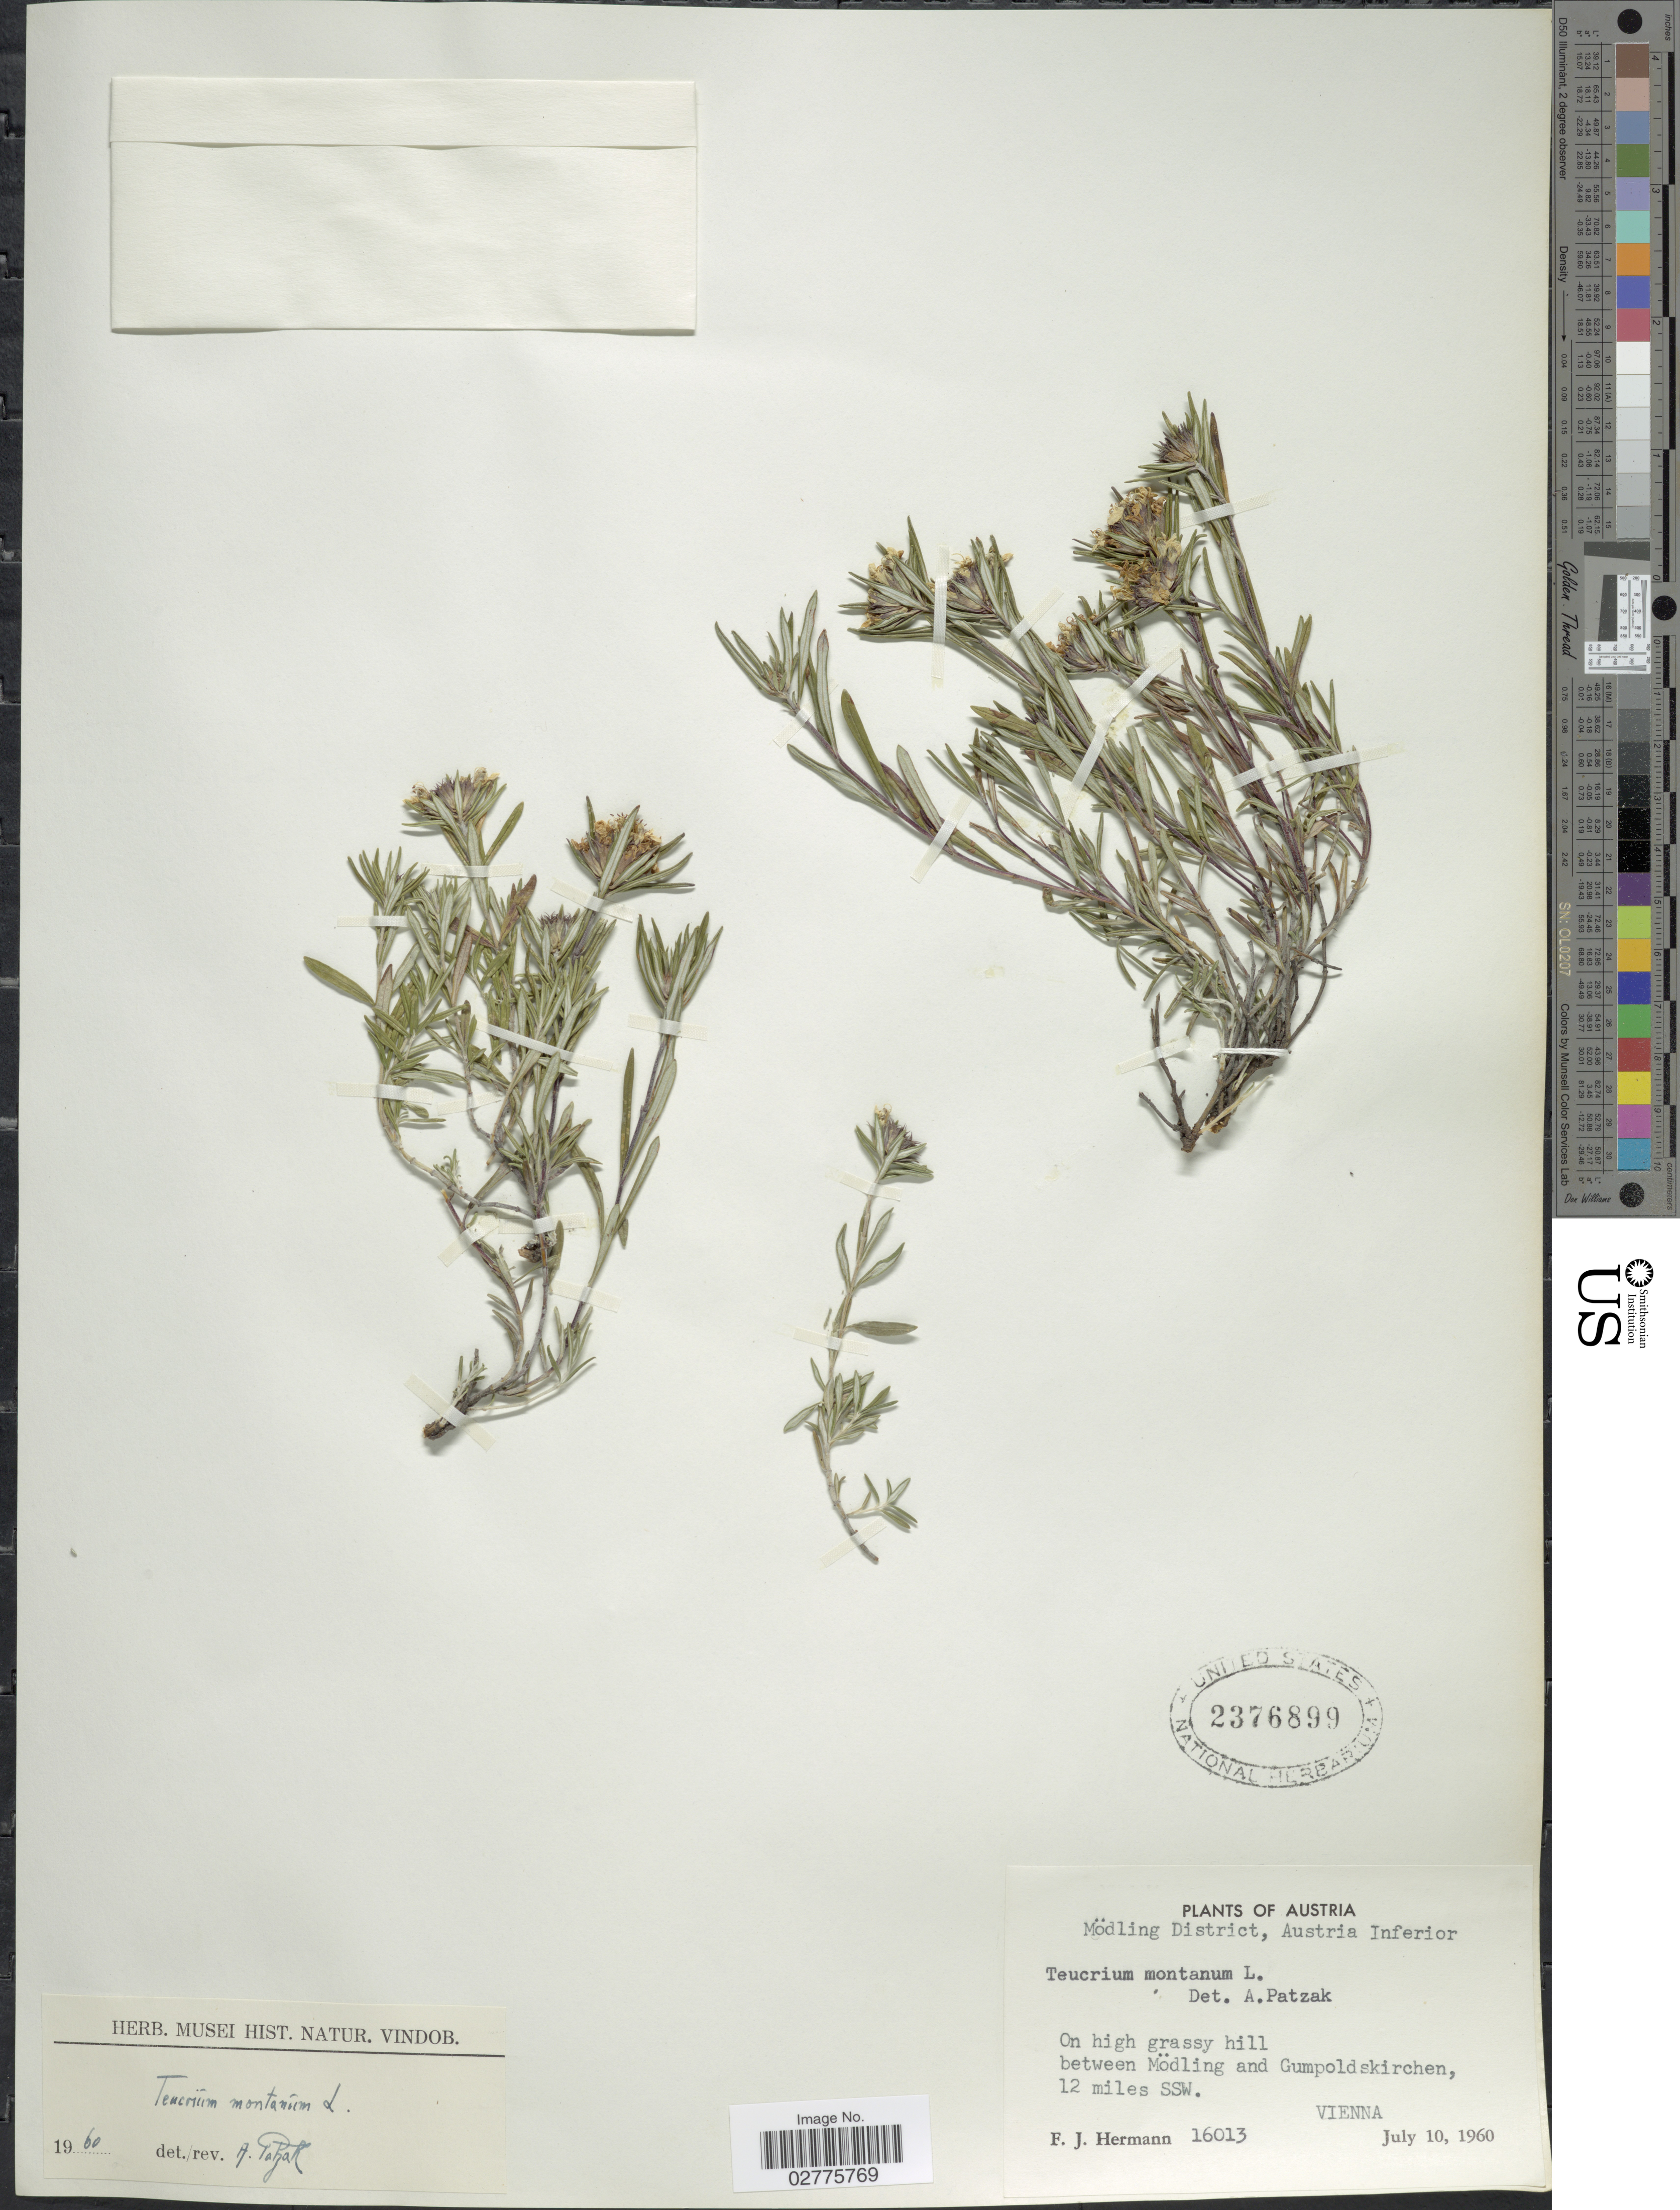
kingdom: Plantae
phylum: Tracheophyta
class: Magnoliopsida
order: Lamiales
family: Lamiaceae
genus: Teucrium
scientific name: Teucrium montanum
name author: L.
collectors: F. J. Hermann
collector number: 16013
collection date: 1960-07-10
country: Austria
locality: Mödling District, Austria Inferior. On high grassy hill between Mödling and Gumpoldskirchen, 12 miles SSW. Vienna.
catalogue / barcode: US 2376899